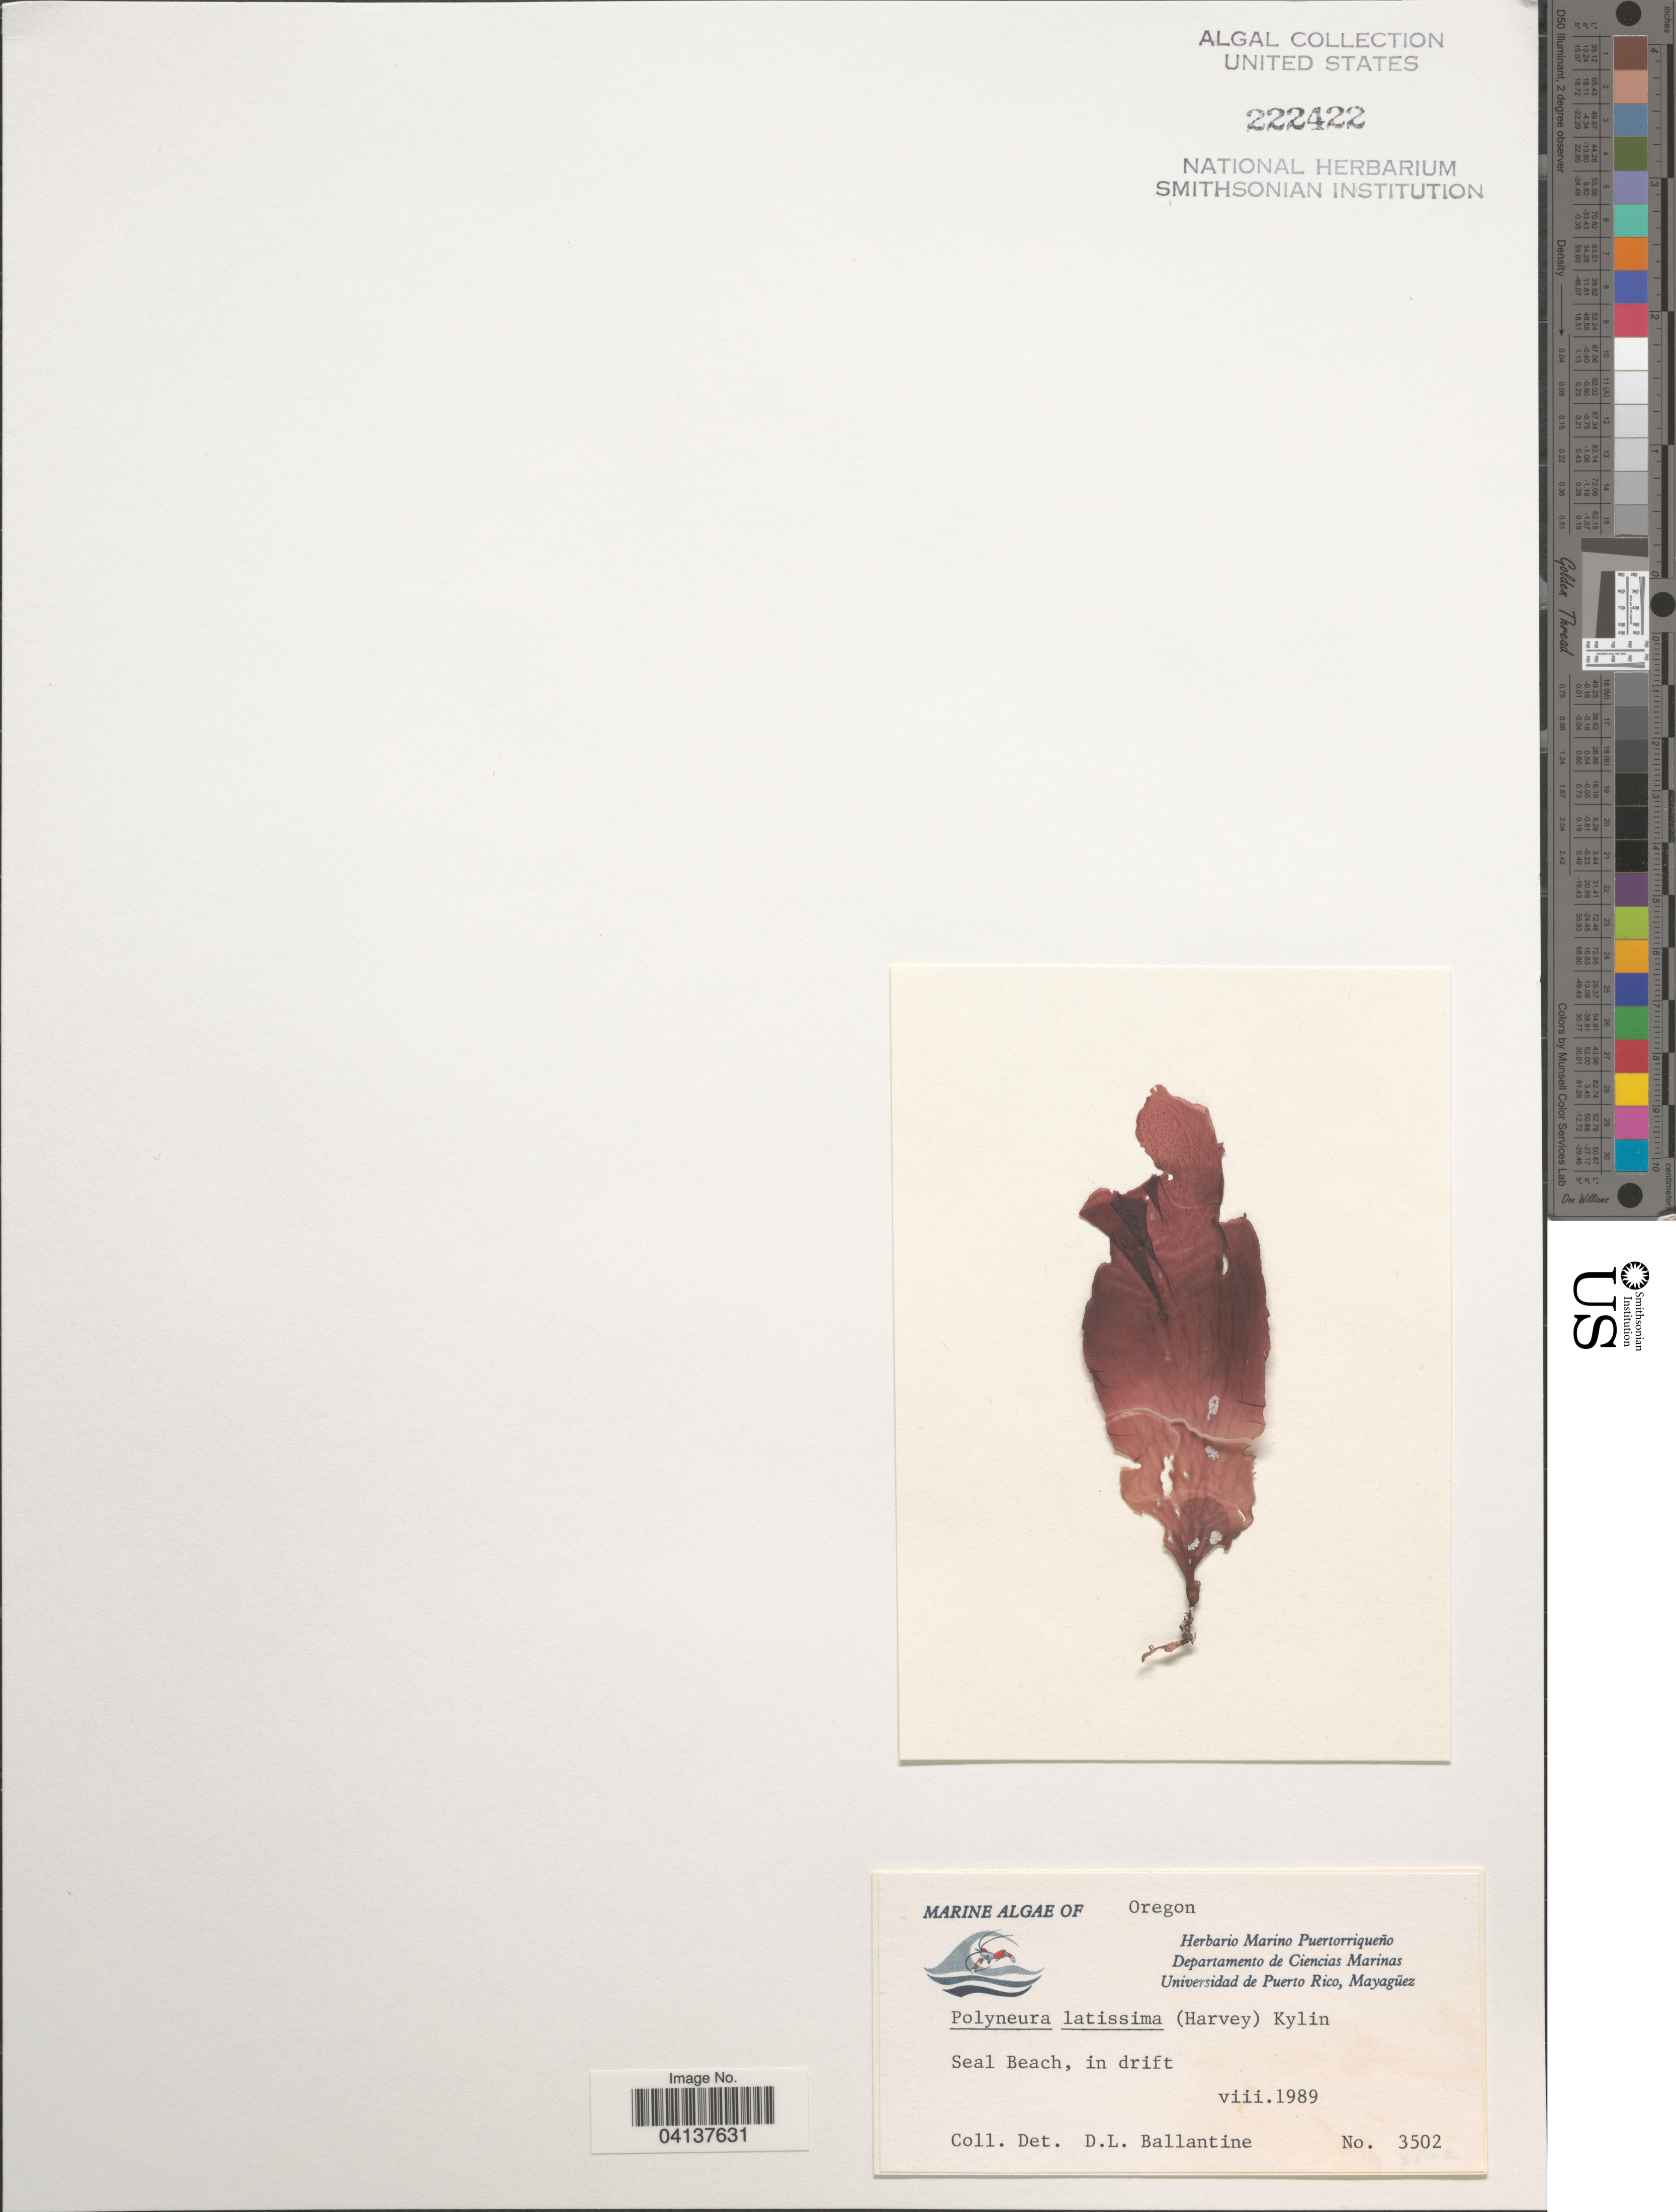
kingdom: Plantae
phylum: Rhodophyta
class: Florideophyceae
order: Ceramiales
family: Delesseriaceae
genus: Polyneura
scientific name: Polyneura latissima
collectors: D.L. Ballantine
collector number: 3502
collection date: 1989-08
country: United States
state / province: Oregon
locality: Seal Beach, in drift.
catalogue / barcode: US 222422